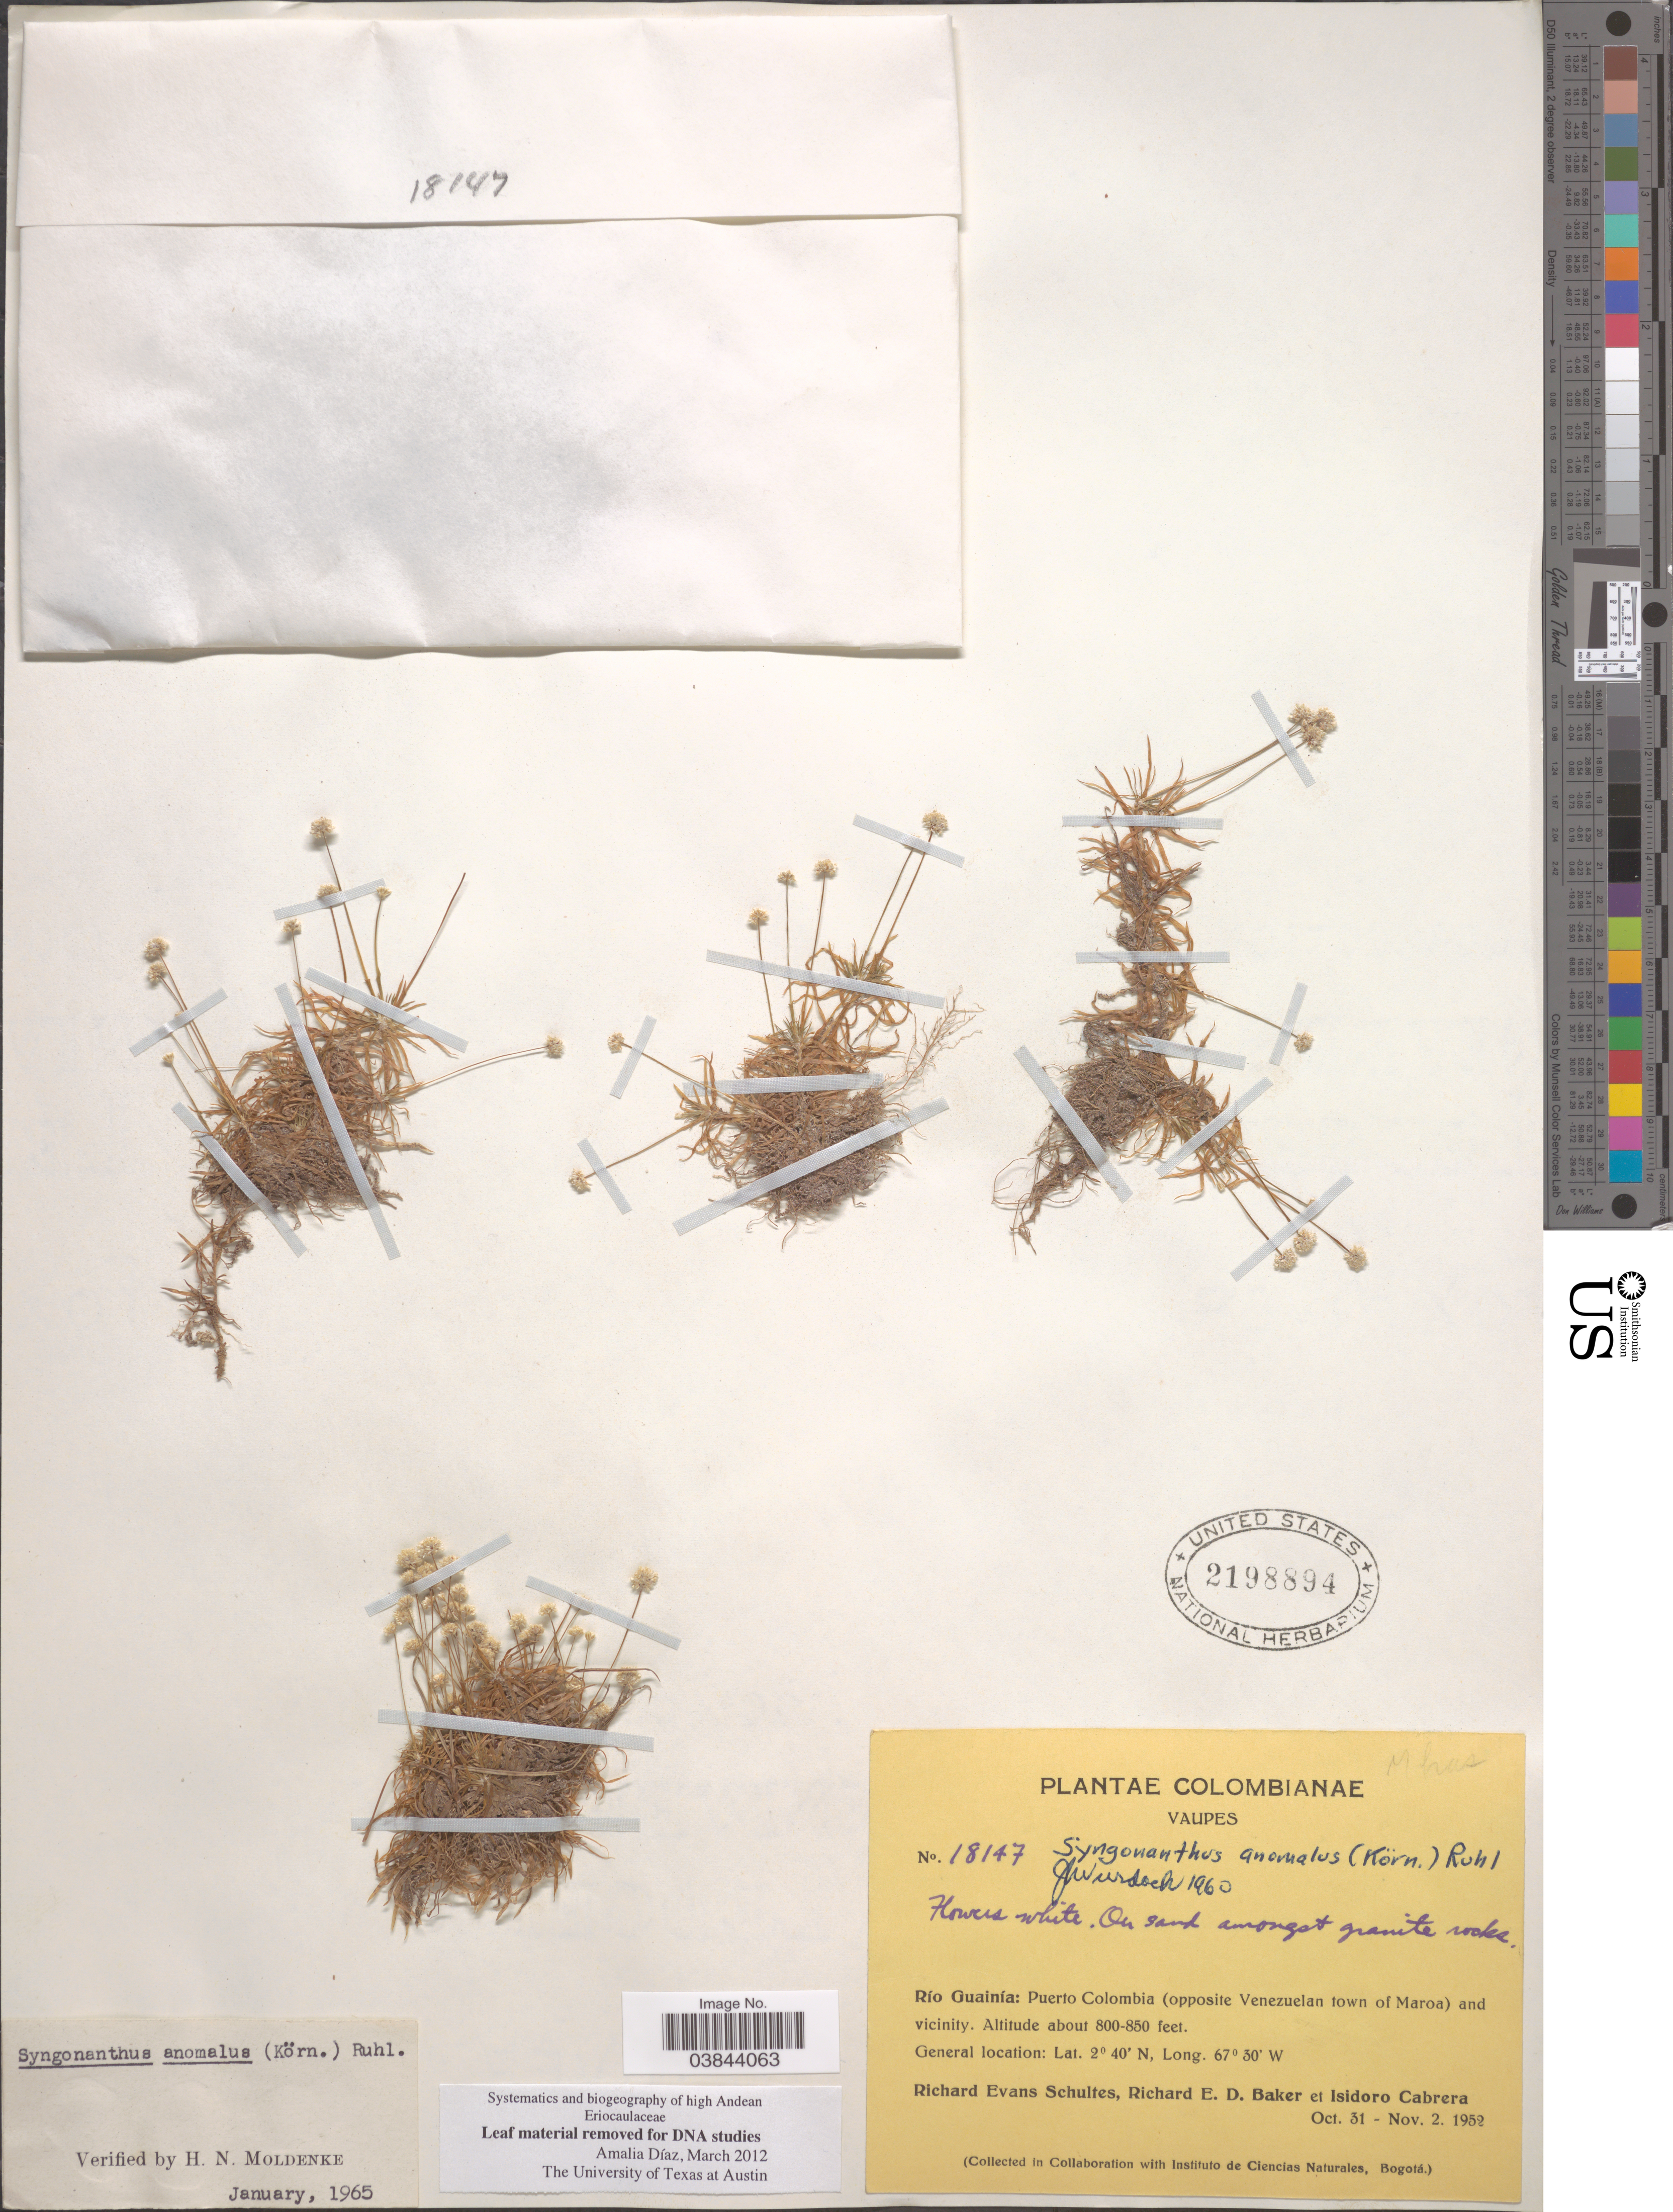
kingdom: Plantae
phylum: Tracheophyta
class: Liliopsida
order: Poales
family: Eriocaulaceae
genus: Syngonanthus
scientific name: Syngonanthus anomalus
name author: (Körn.) Ruhland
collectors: R. E. Schultes, R. E. D. Baker & I. Cabrera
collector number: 18147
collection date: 1952-10-31/1952-11-02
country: Colombia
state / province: Vaupés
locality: Río Guainía: Puerto Colombia (opposite Venezuelan town of Maroa) and vicinity.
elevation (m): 244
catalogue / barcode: US 2198894